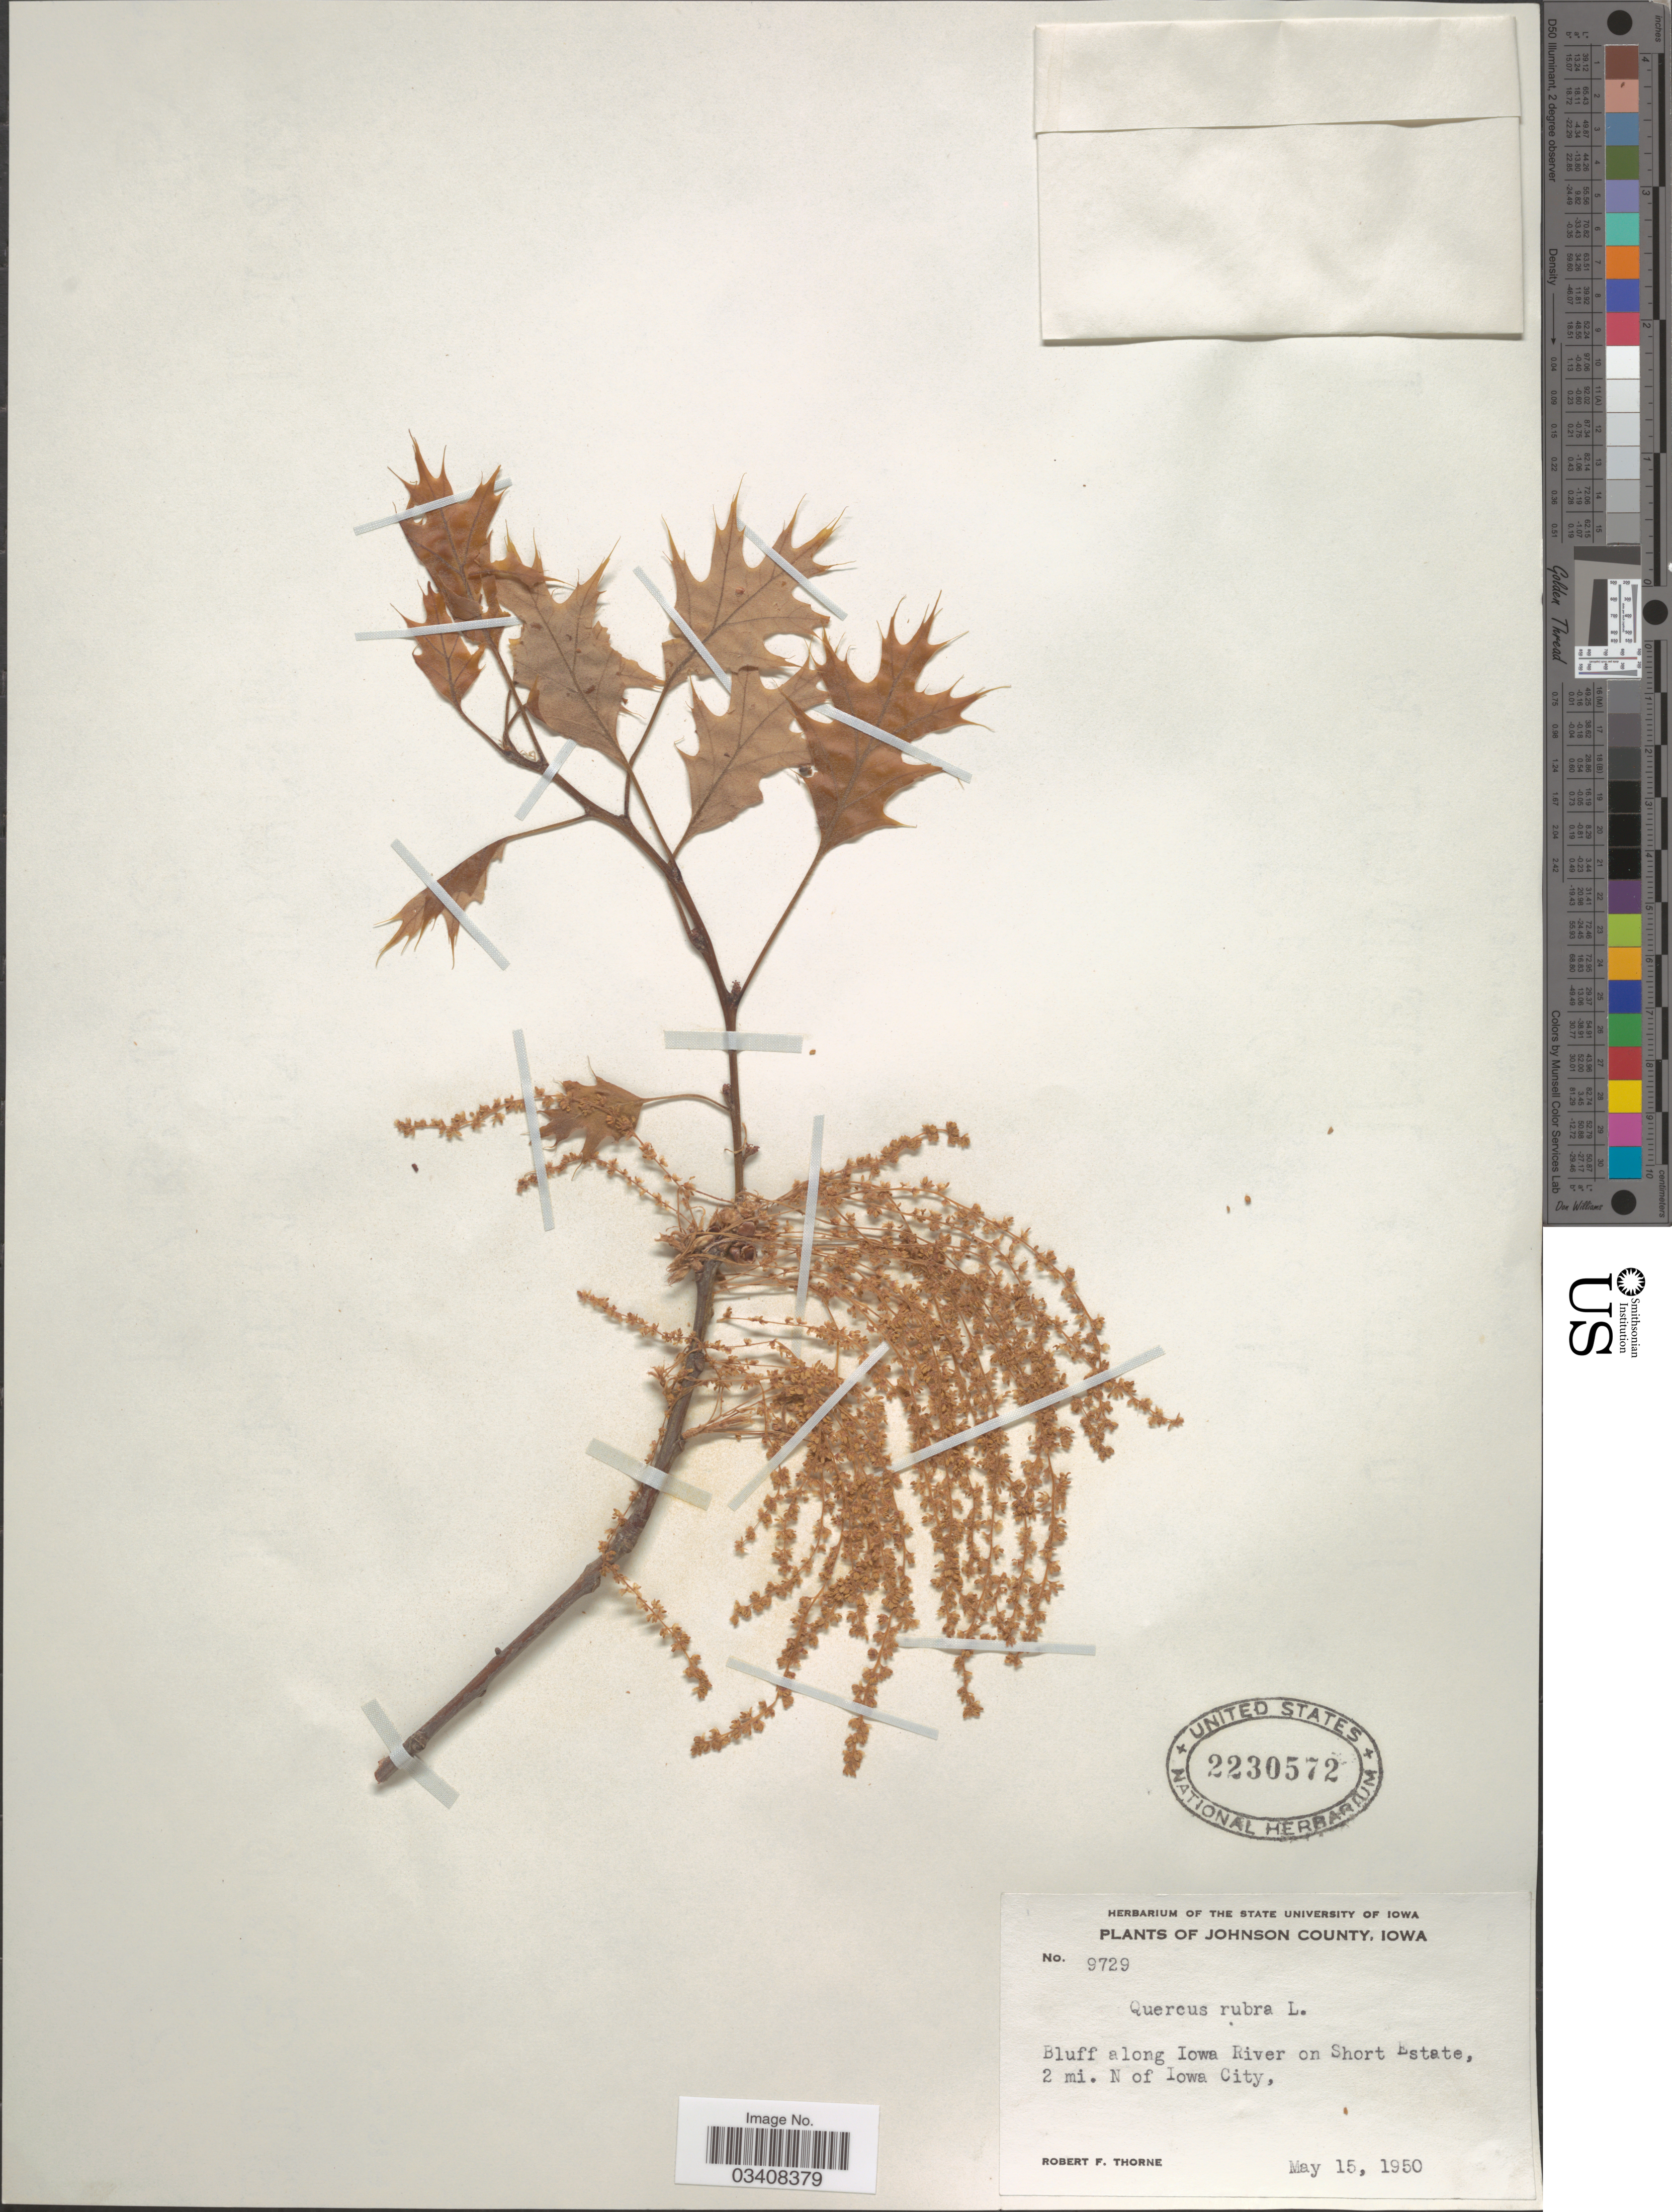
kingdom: Plantae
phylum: Tracheophyta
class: Magnoliopsida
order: Fagales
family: Fagaceae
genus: Quercus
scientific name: Quercus rubra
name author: L.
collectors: R. F. Thorne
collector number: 9729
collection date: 1950-05-15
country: United States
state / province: Iowa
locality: Johnson County. Bluff along Iowa River on Short Estate, 2 mi. N of Iowa City.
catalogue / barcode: US 2230572